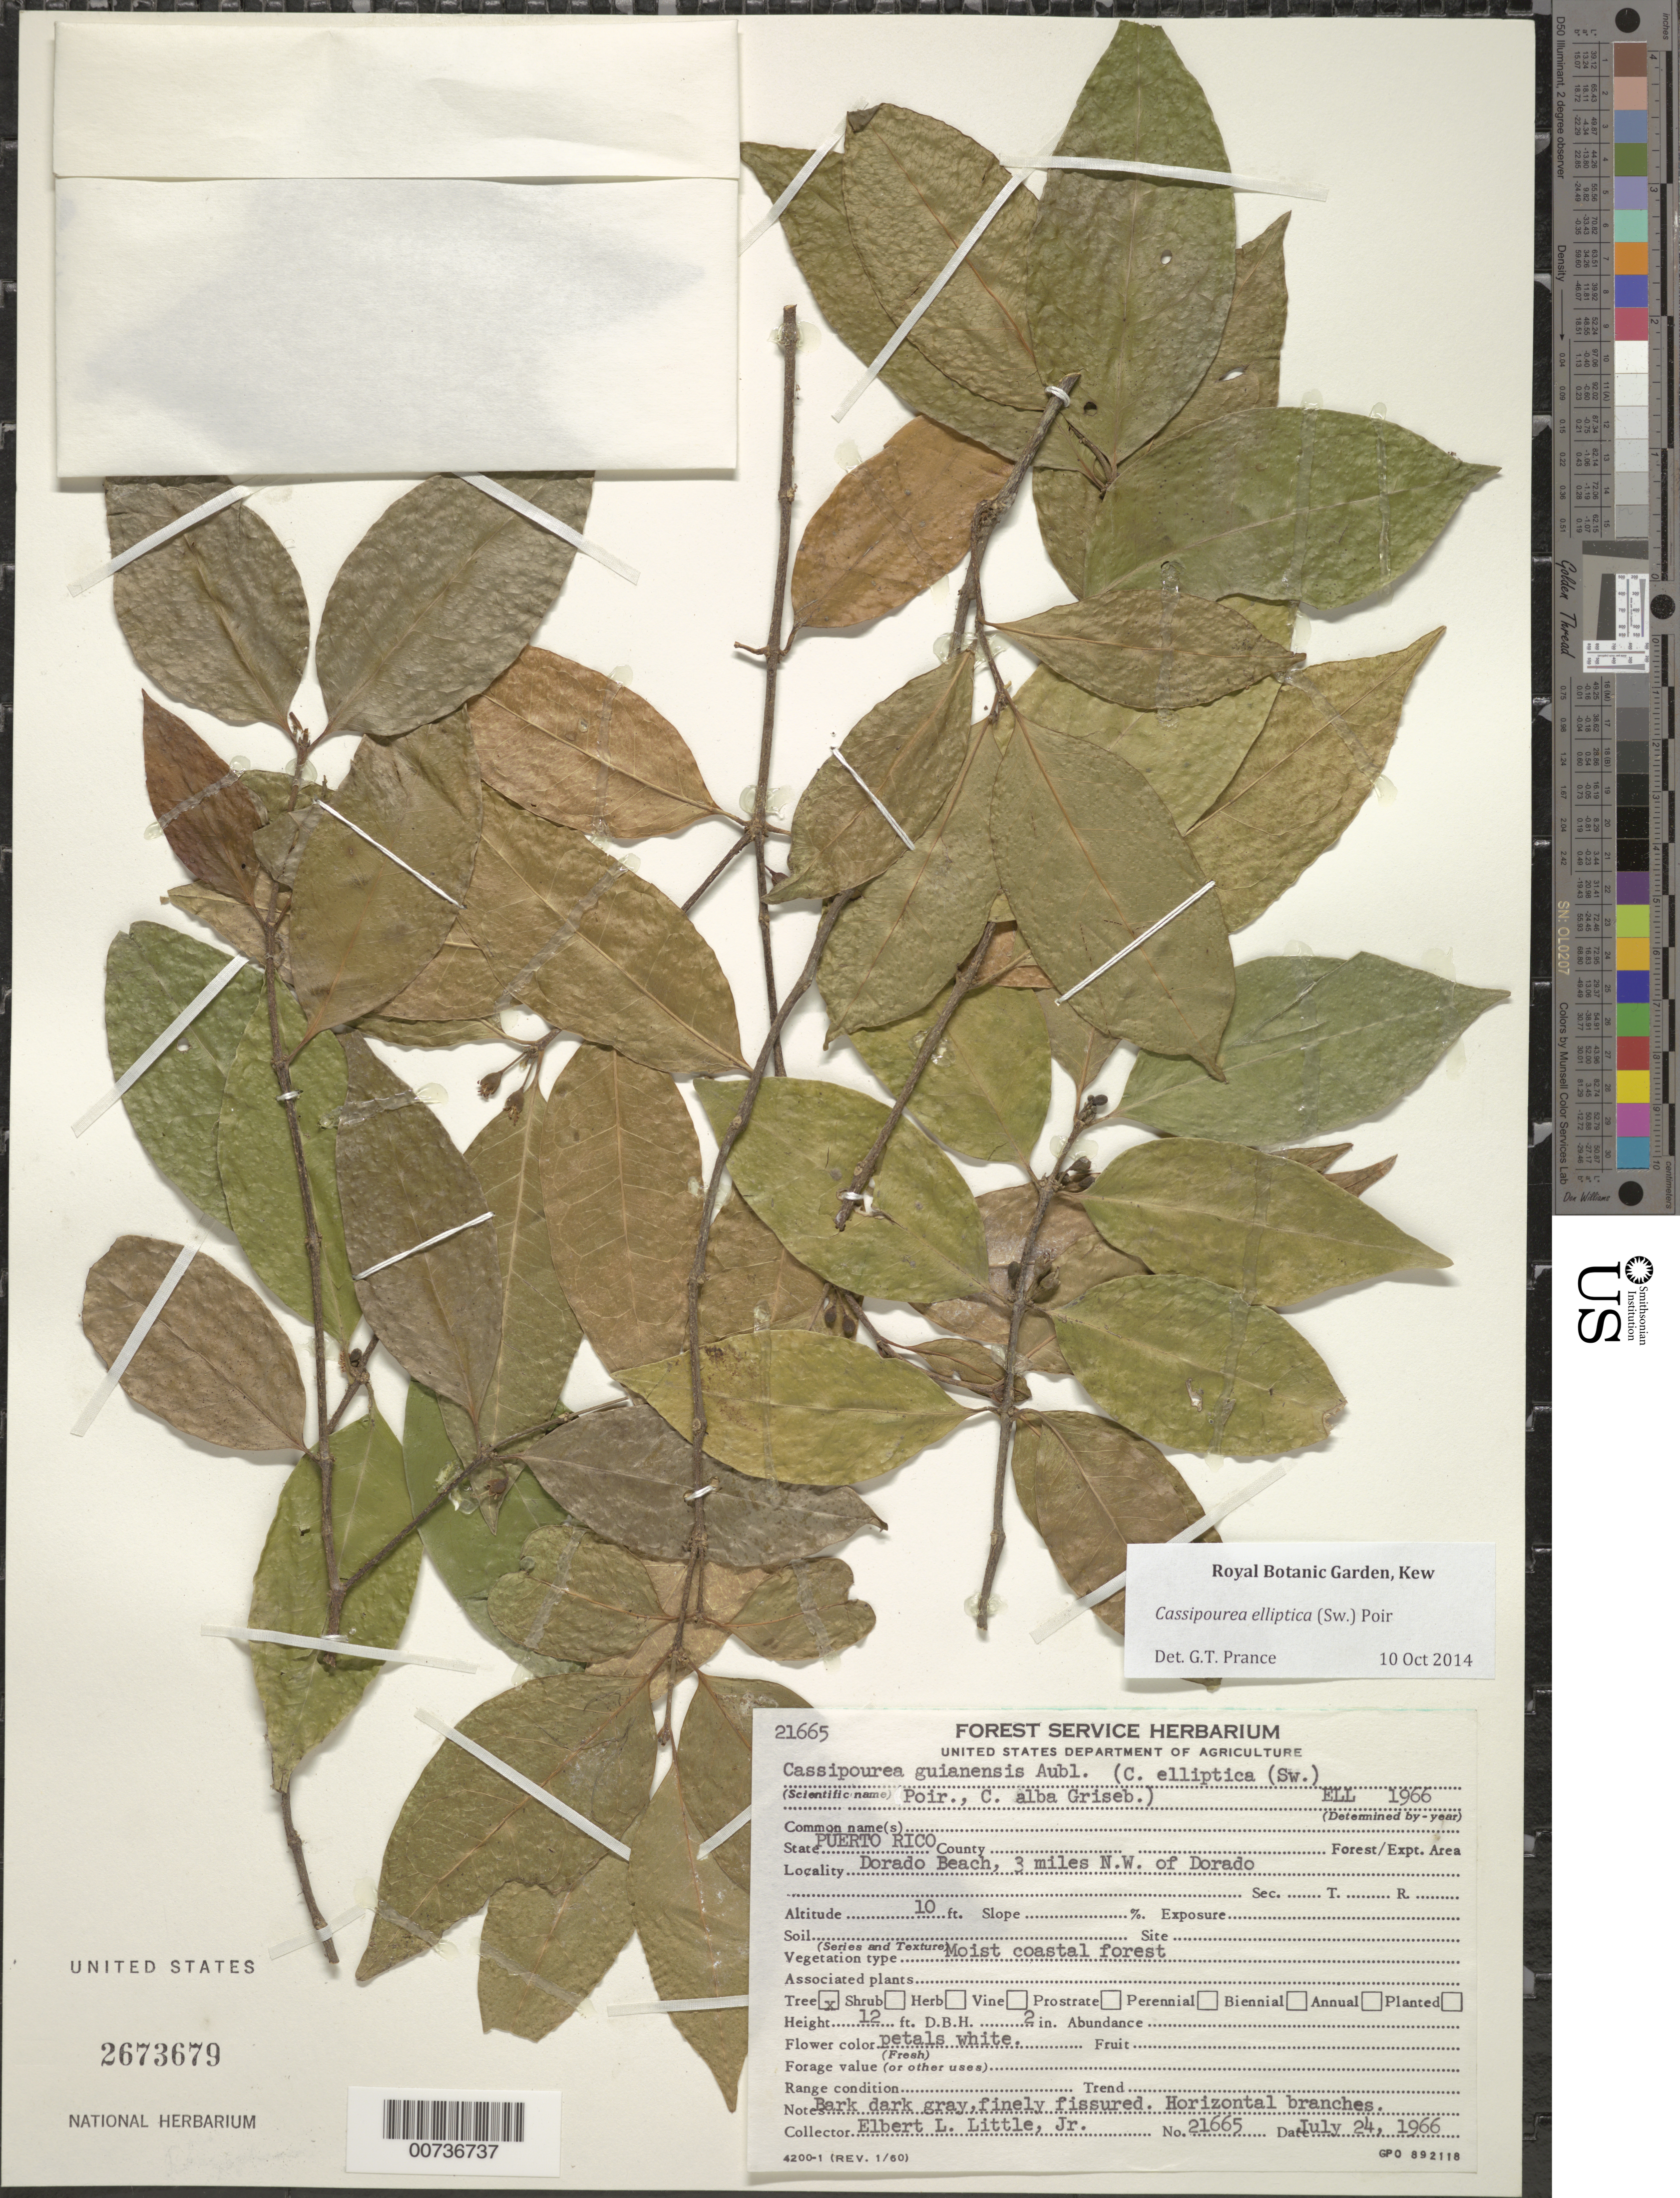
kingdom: Plantae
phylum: Tracheophyta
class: Magnoliopsida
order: Malpighiales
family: Rhizophoraceae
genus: Cassipourea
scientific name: Cassipourea elliptica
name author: (Sw.) Poir.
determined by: Prance, G. T.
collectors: E. L. Little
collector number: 21665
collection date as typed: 24 Jul 1966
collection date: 1966-07-24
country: Puerto Rico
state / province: Dorado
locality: Dorado Beach, 3 miles NW of Dorado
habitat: Moist coastal forest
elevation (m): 3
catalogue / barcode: US 2673679